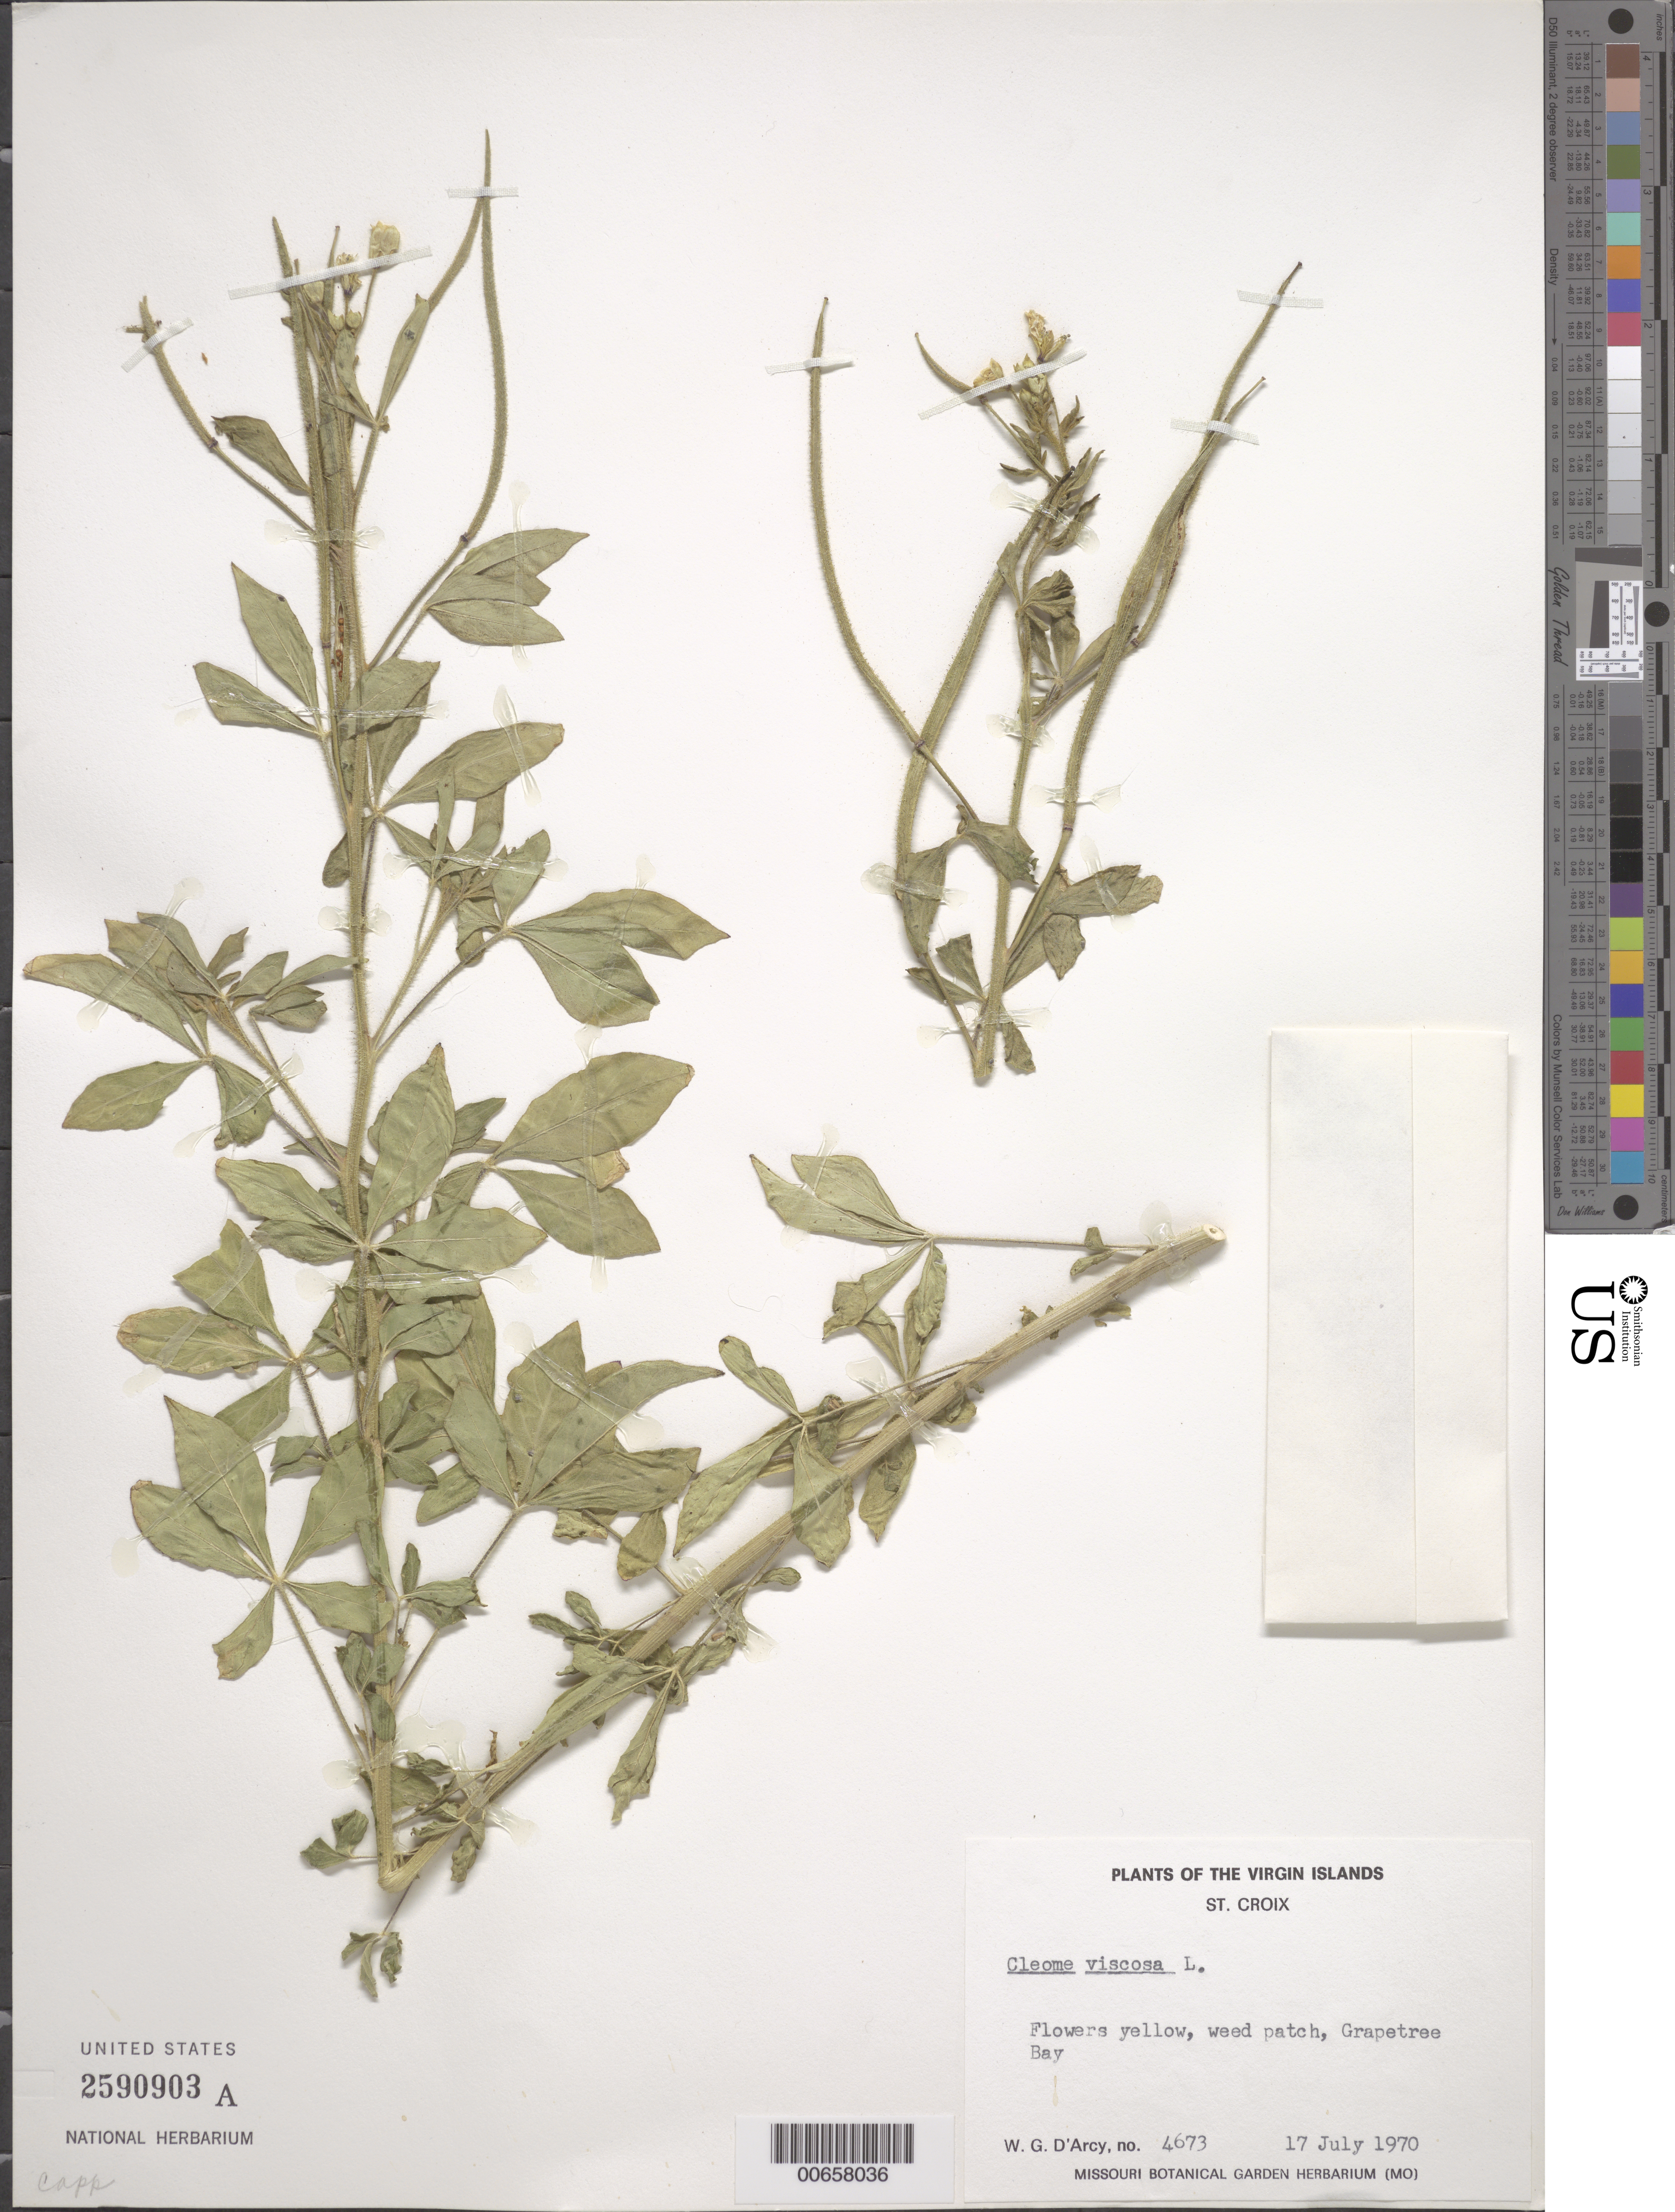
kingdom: Plantae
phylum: Tracheophyta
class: Magnoliopsida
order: Brassicales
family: Cleomaceae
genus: Arivela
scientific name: Arivela viscosa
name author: (L.) Raf.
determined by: Strong, M. T., (US), Smithsonian Institution - National Museum of Natural History (UNITED STATES)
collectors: W. G. D'Arcy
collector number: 4673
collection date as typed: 17 Jul 1970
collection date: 1970-07-17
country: U.S. Virgin Islands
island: St. Croix Island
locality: Grapetree Bay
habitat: Weed patch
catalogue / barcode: US 2590903A